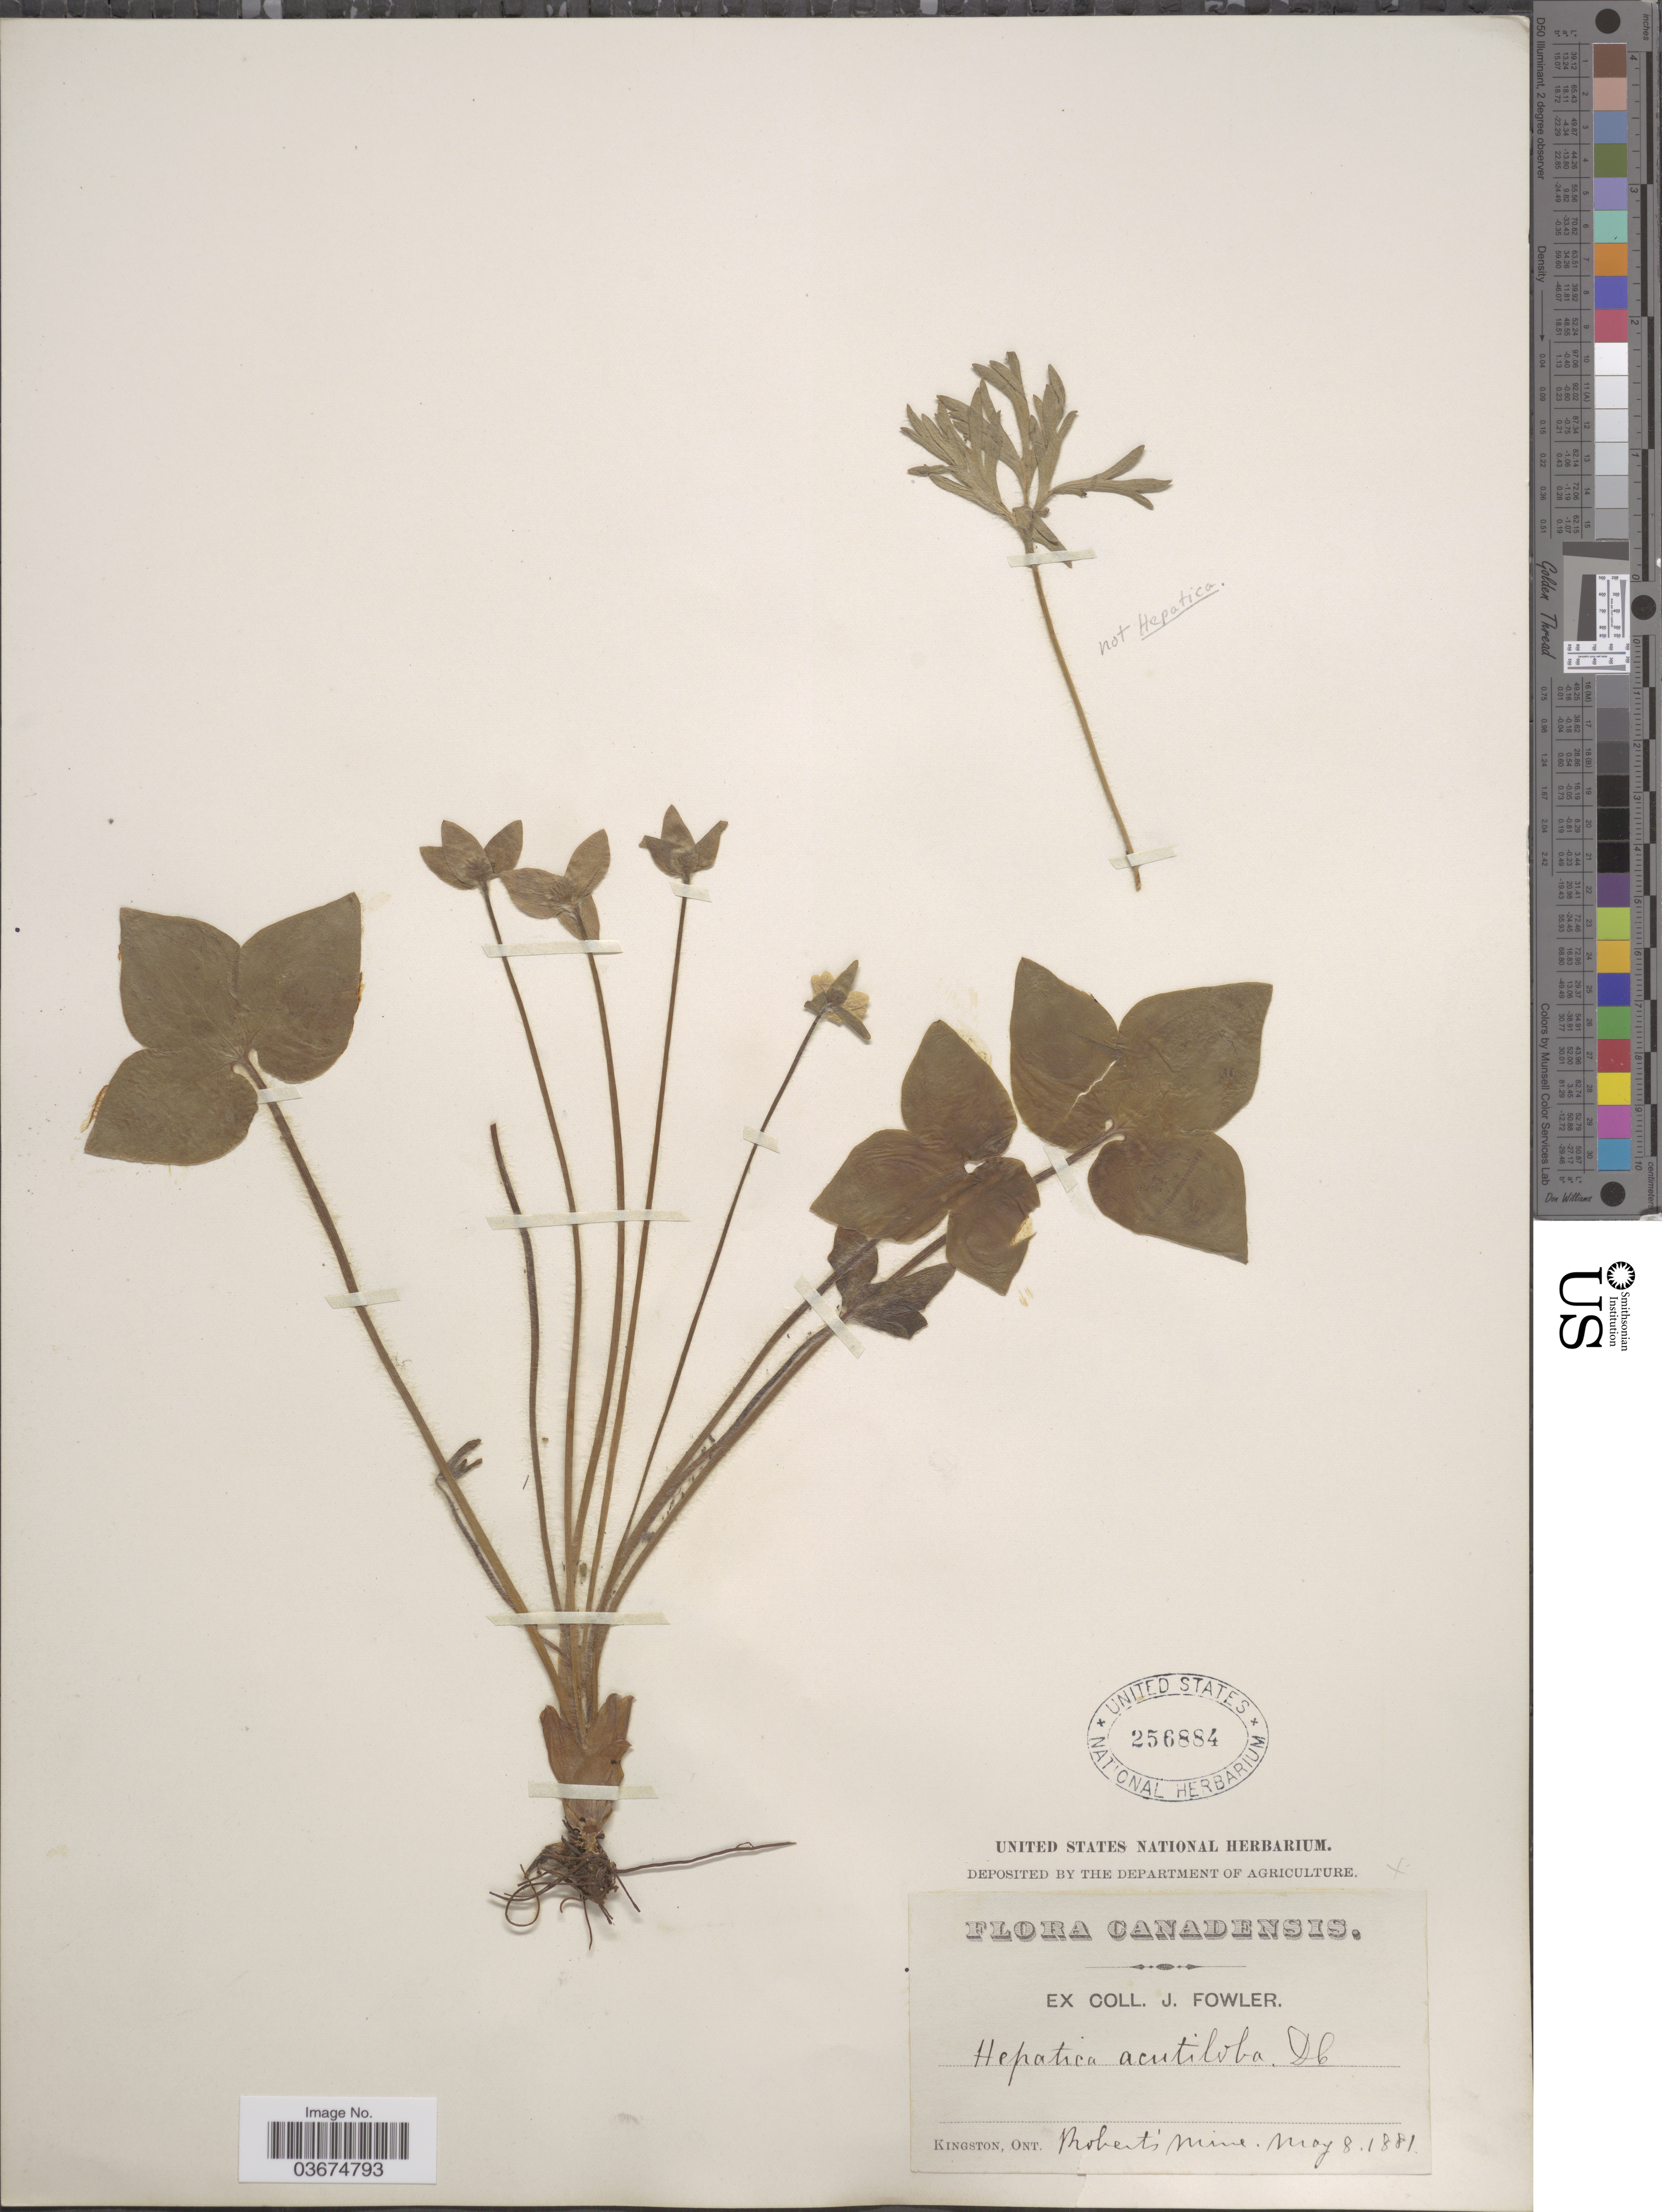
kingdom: Plantae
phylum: Tracheophyta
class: Magnoliopsida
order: Ranunculales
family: Ranunculaceae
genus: Hepatica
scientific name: Hepatica acutiloba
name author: DC.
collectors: J. Fowler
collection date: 1881-05-08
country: Canada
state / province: Ontario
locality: Kingston. Robert's Mine.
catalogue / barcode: US 256884